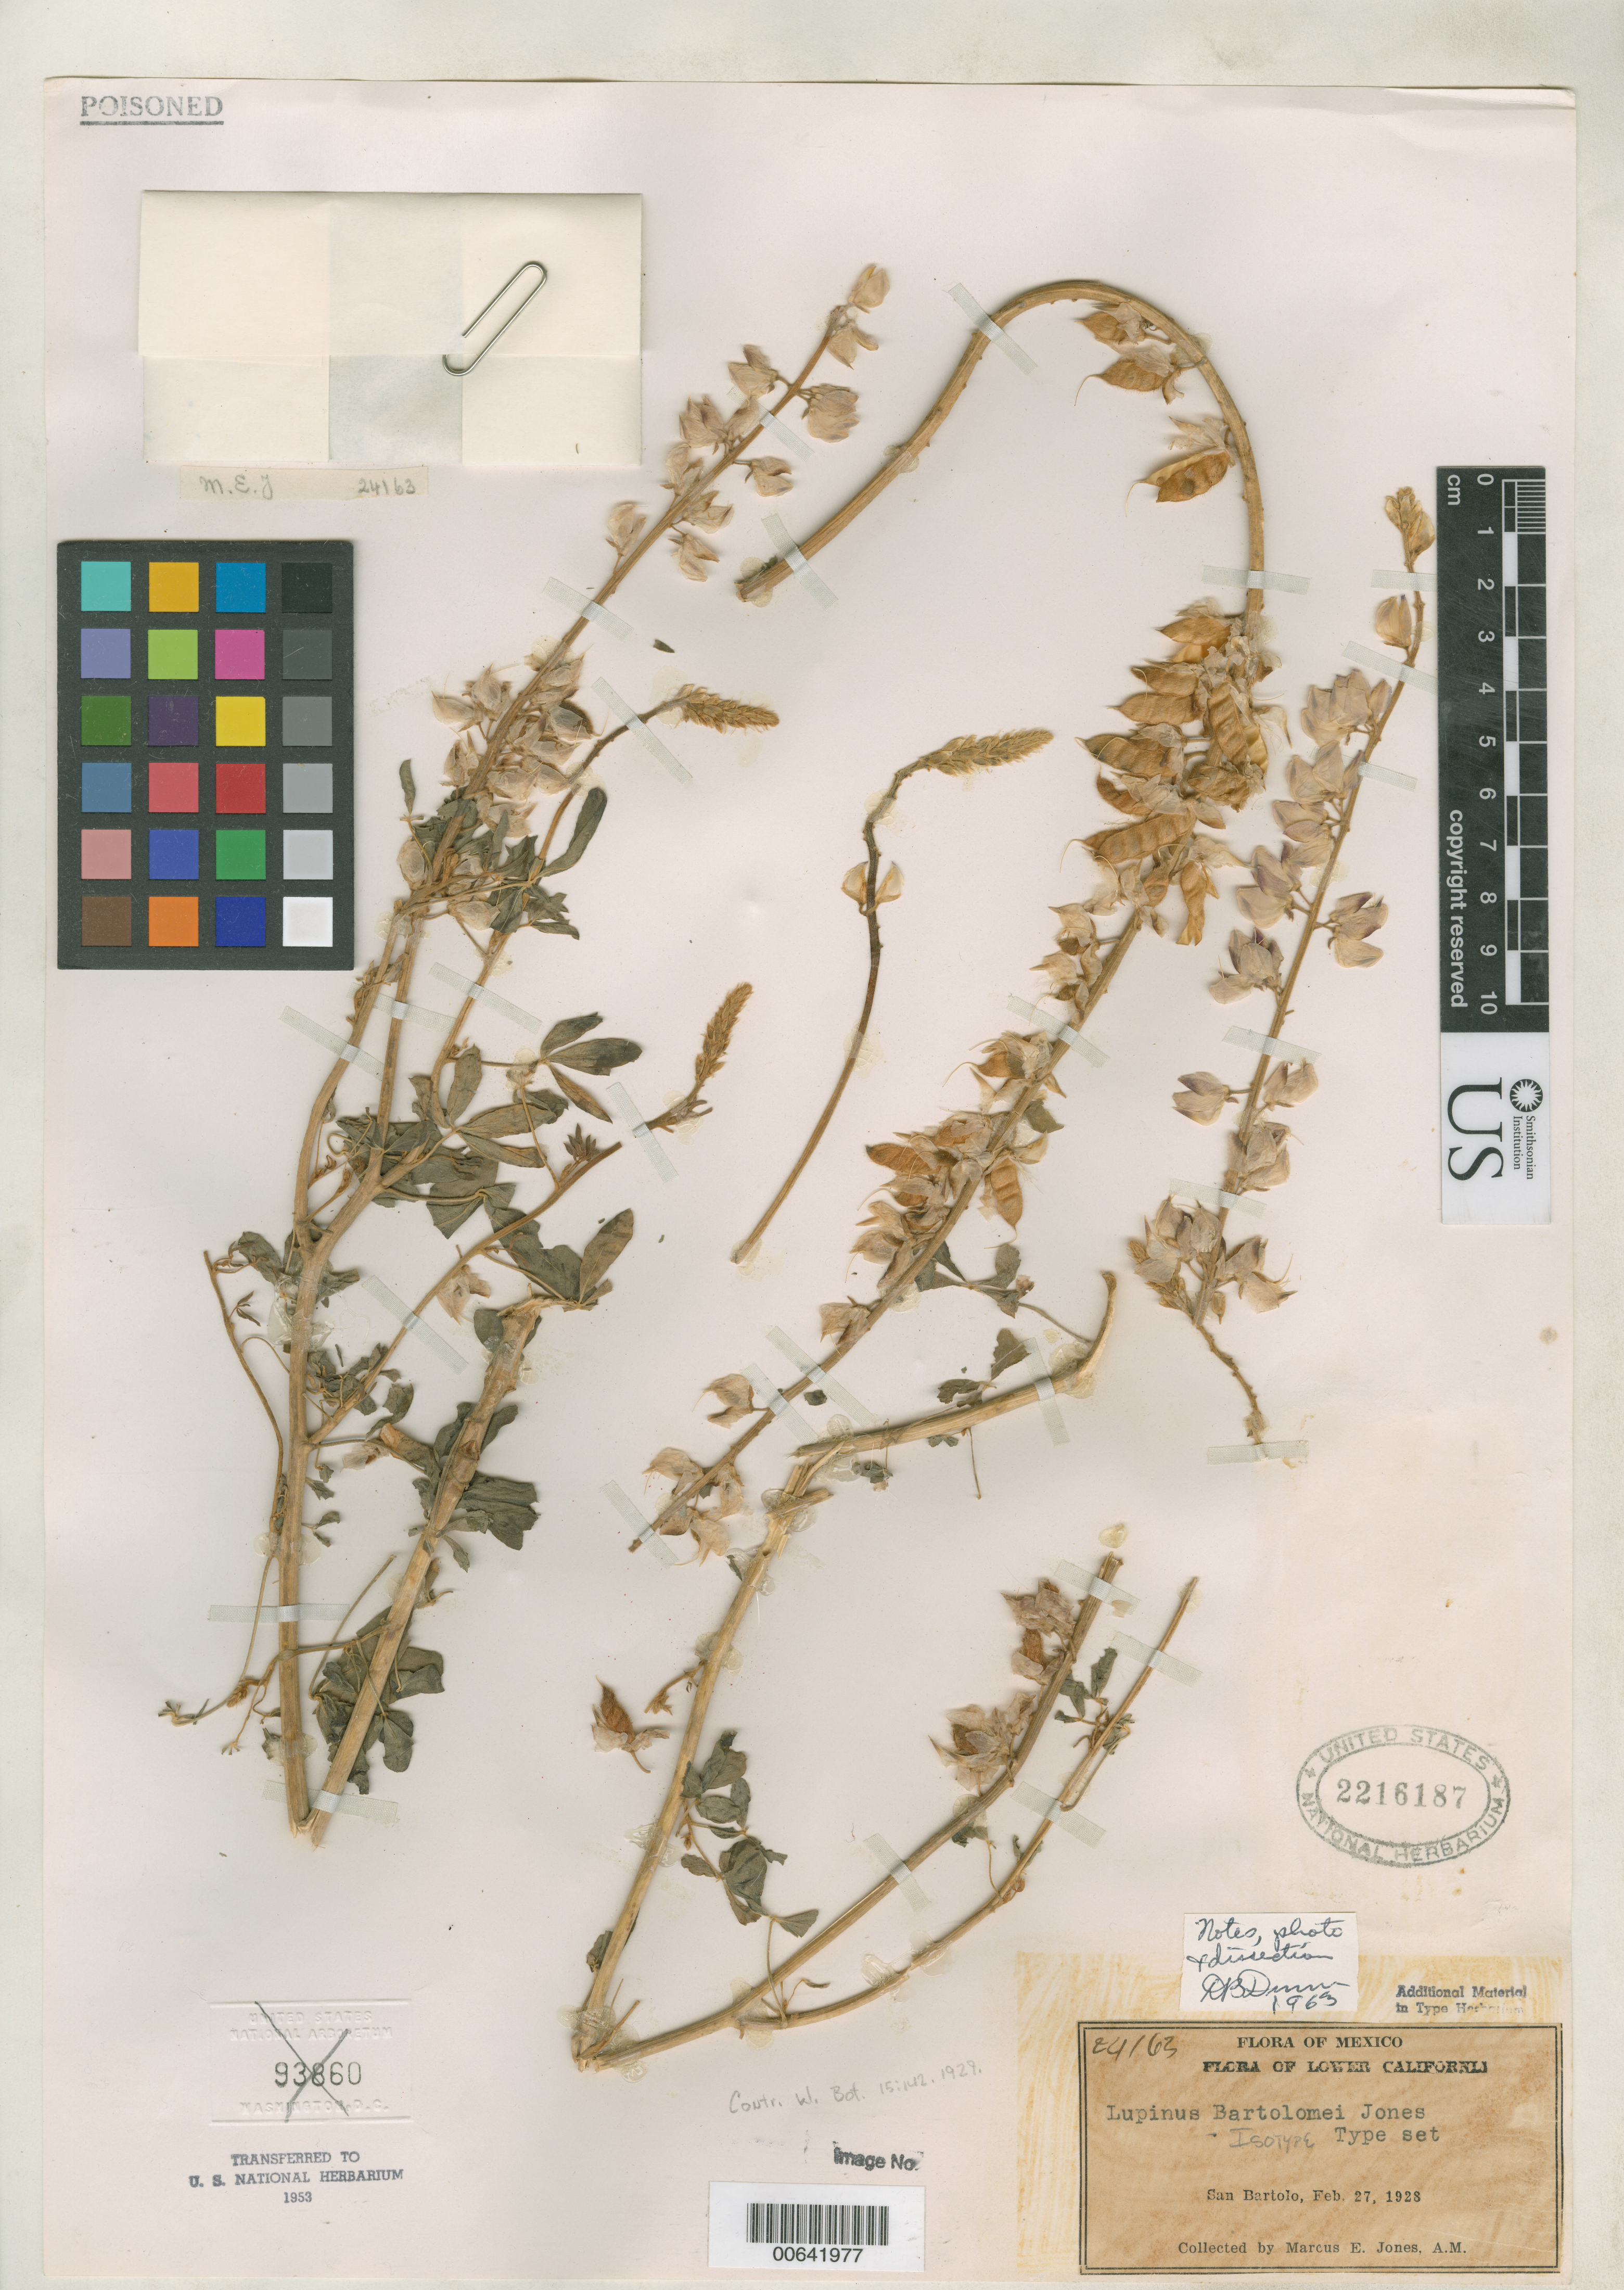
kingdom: Plantae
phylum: Tracheophyta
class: Magnoliopsida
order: Fabales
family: Fabaceae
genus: Lupinus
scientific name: Lupinus bartolomei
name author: M.E. Jones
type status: Isotype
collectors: M. E. Jones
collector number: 24163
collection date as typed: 27 Feb 1928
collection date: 1928-02-27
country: Mexico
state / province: Baja California Sur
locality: San Bartolo.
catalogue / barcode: US 2216187